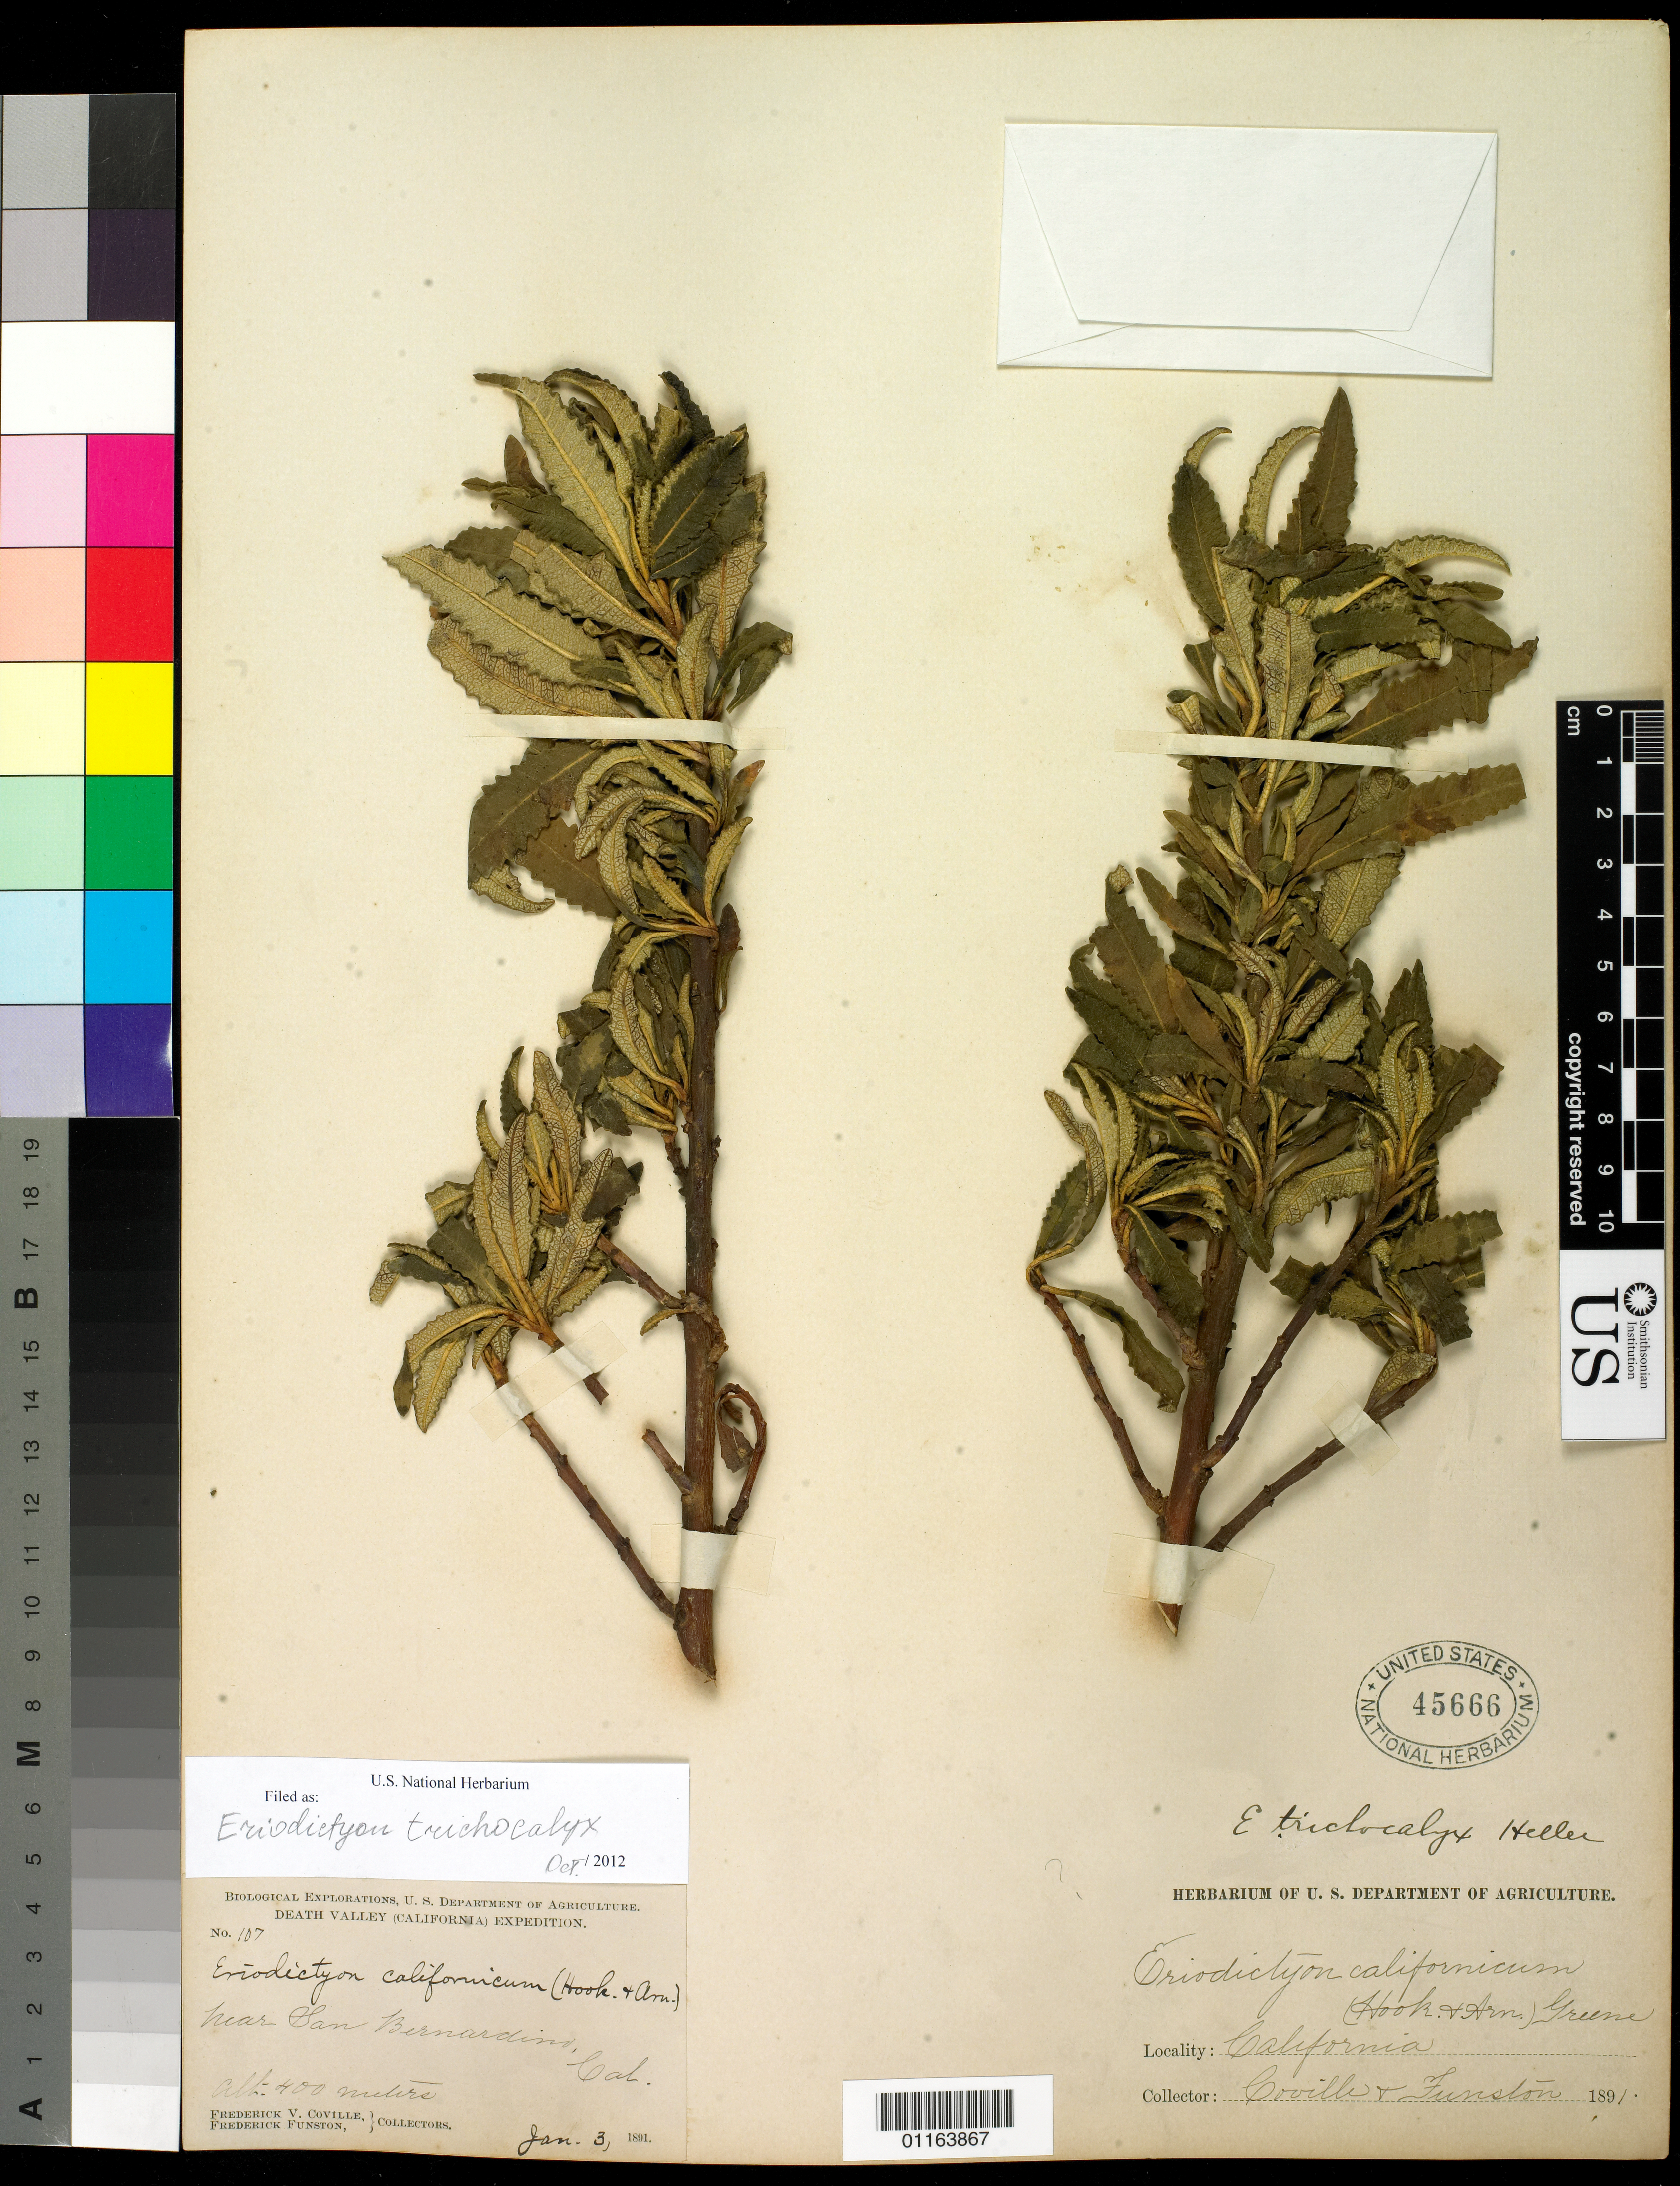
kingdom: Plantae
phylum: Tracheophyta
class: Magnoliopsida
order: Boraginales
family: Namaceae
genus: Eriodictyon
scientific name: Eriodictyon trichocalyx var. trichocalyx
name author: A. Heller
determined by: Rogers, Z. S.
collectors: F. V. Coville & F. Funston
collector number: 107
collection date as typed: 3 Jan 1891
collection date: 1891-01-03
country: United States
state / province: California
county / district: San Bernardino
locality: near San Bernardino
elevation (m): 400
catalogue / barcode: US 45666